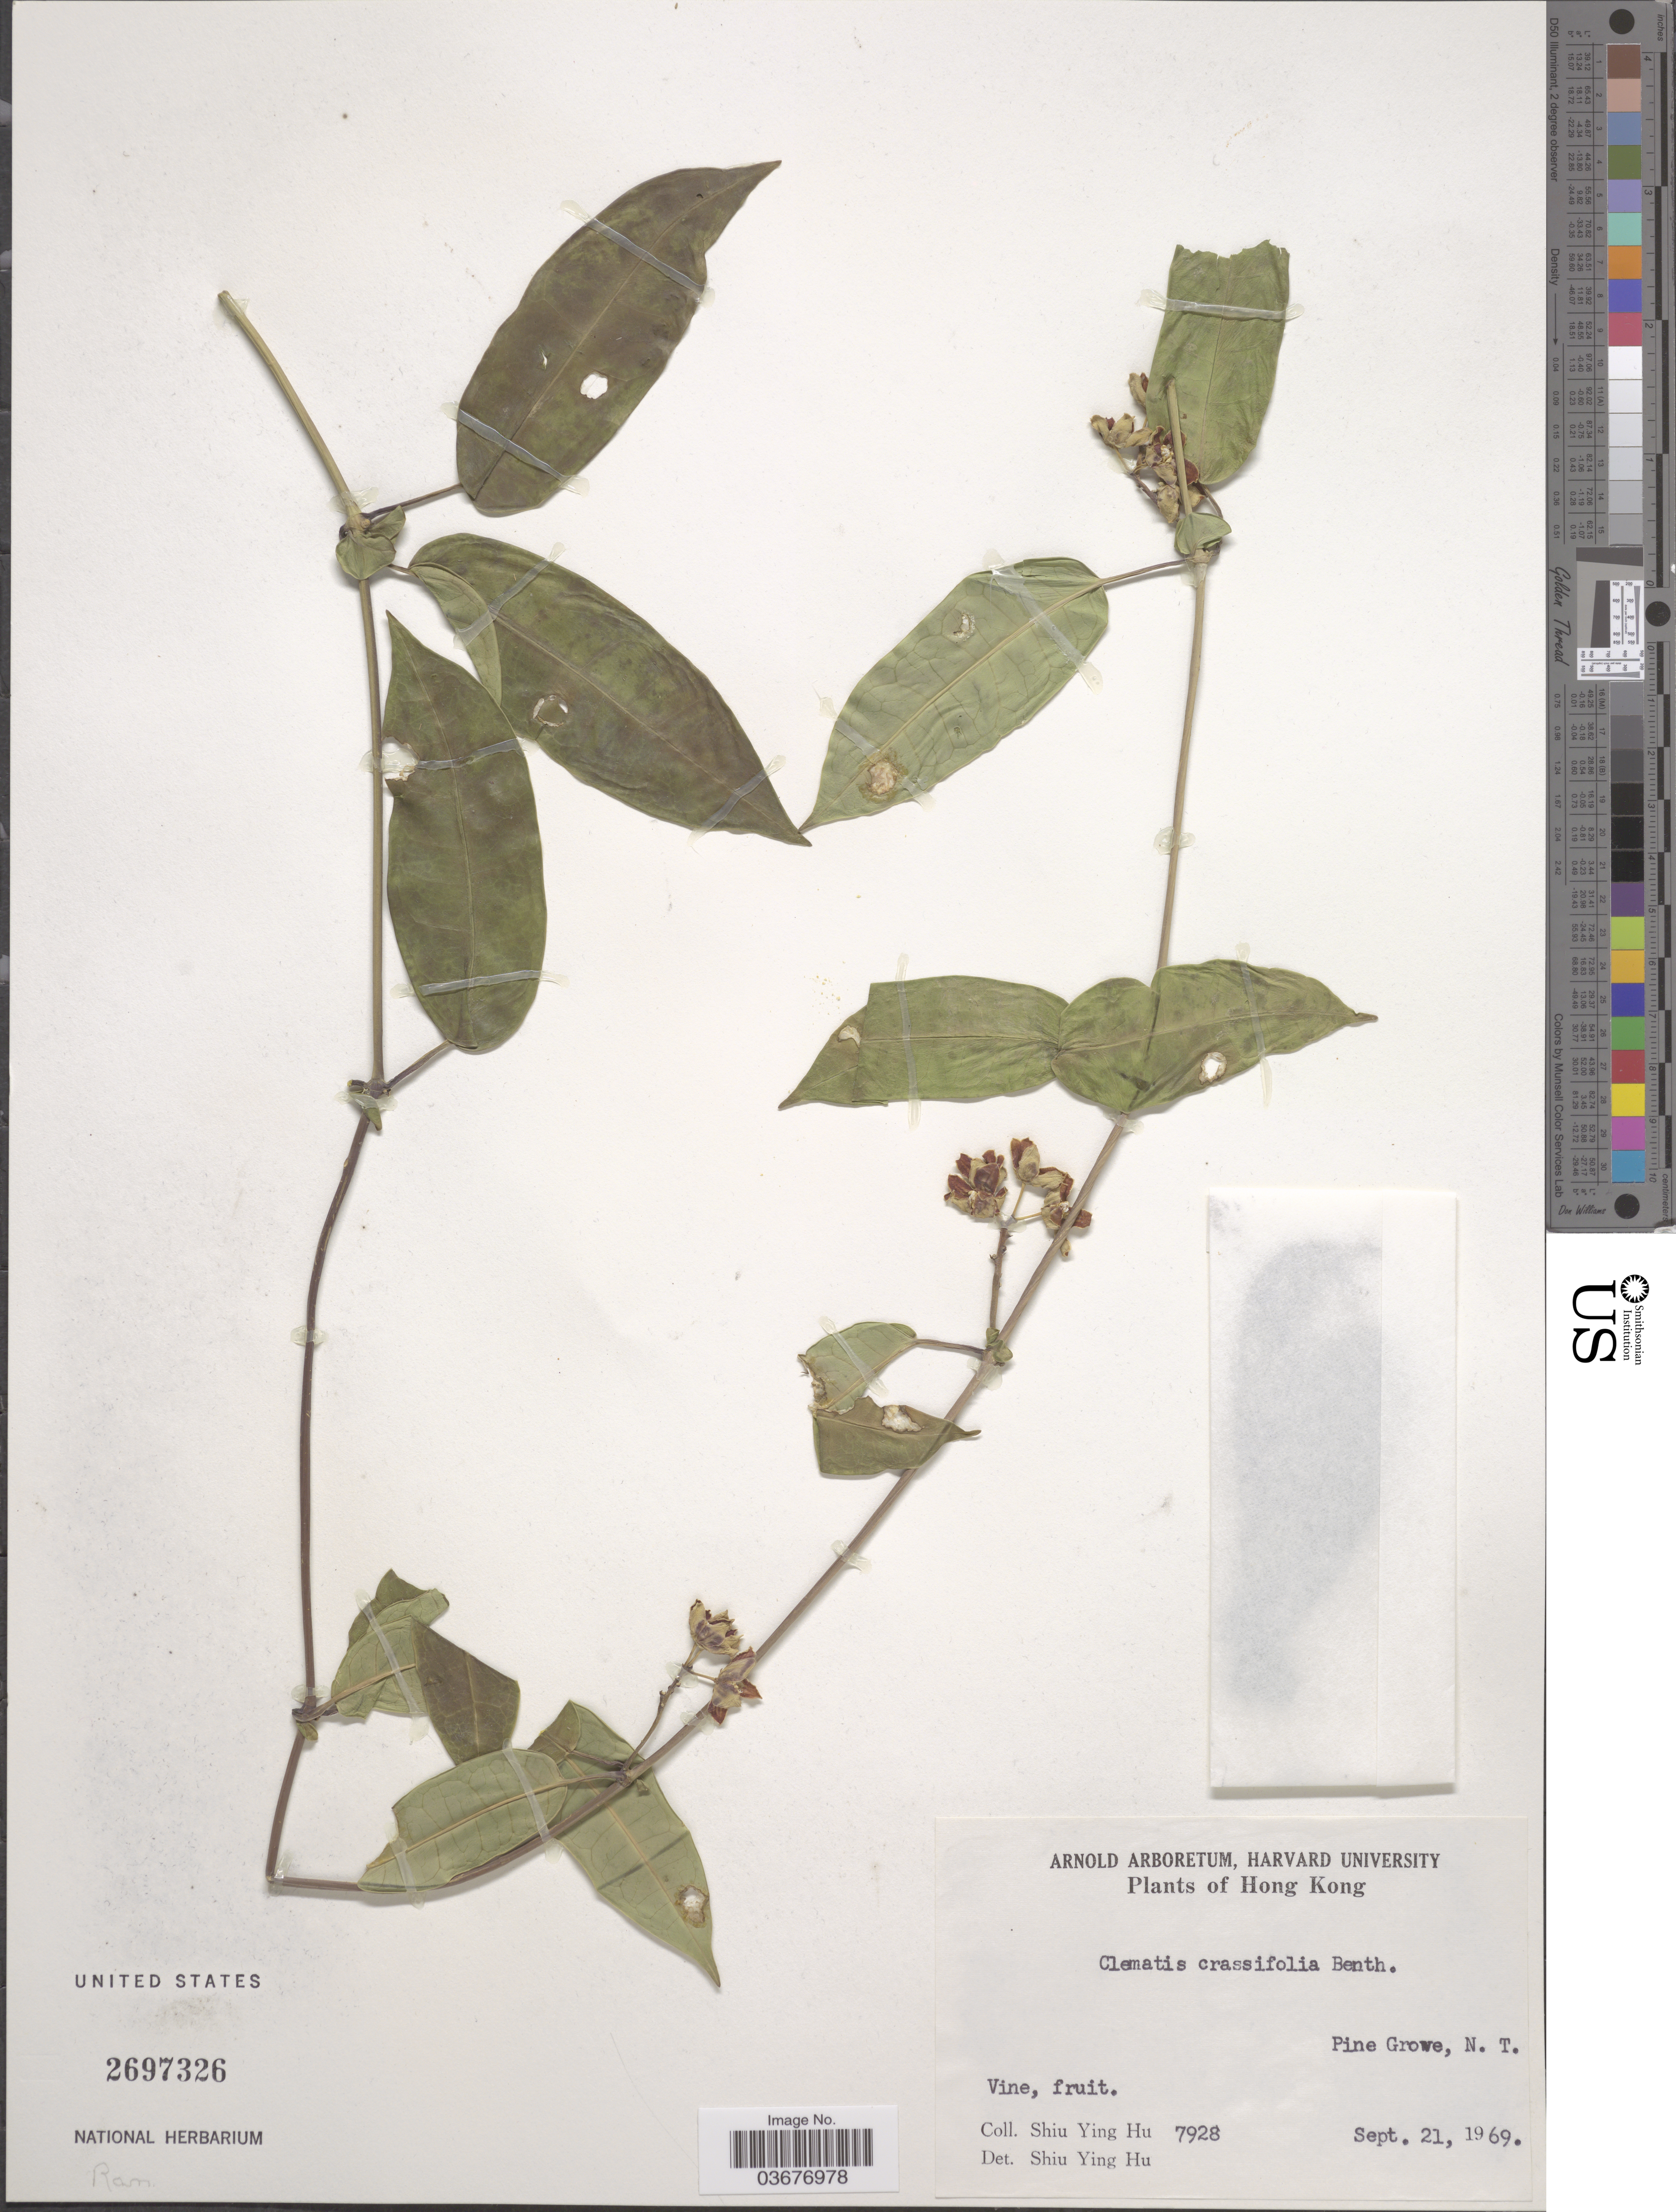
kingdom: Plantae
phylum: Tracheophyta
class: Magnoliopsida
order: Ranunculales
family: Ranunculaceae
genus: Clematis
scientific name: Clematis crassifolia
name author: Benth.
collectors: S. Y. Hu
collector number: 7928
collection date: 1969-09-21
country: China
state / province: Hong Kong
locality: Pine Grove, N. T.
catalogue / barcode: US 2697326